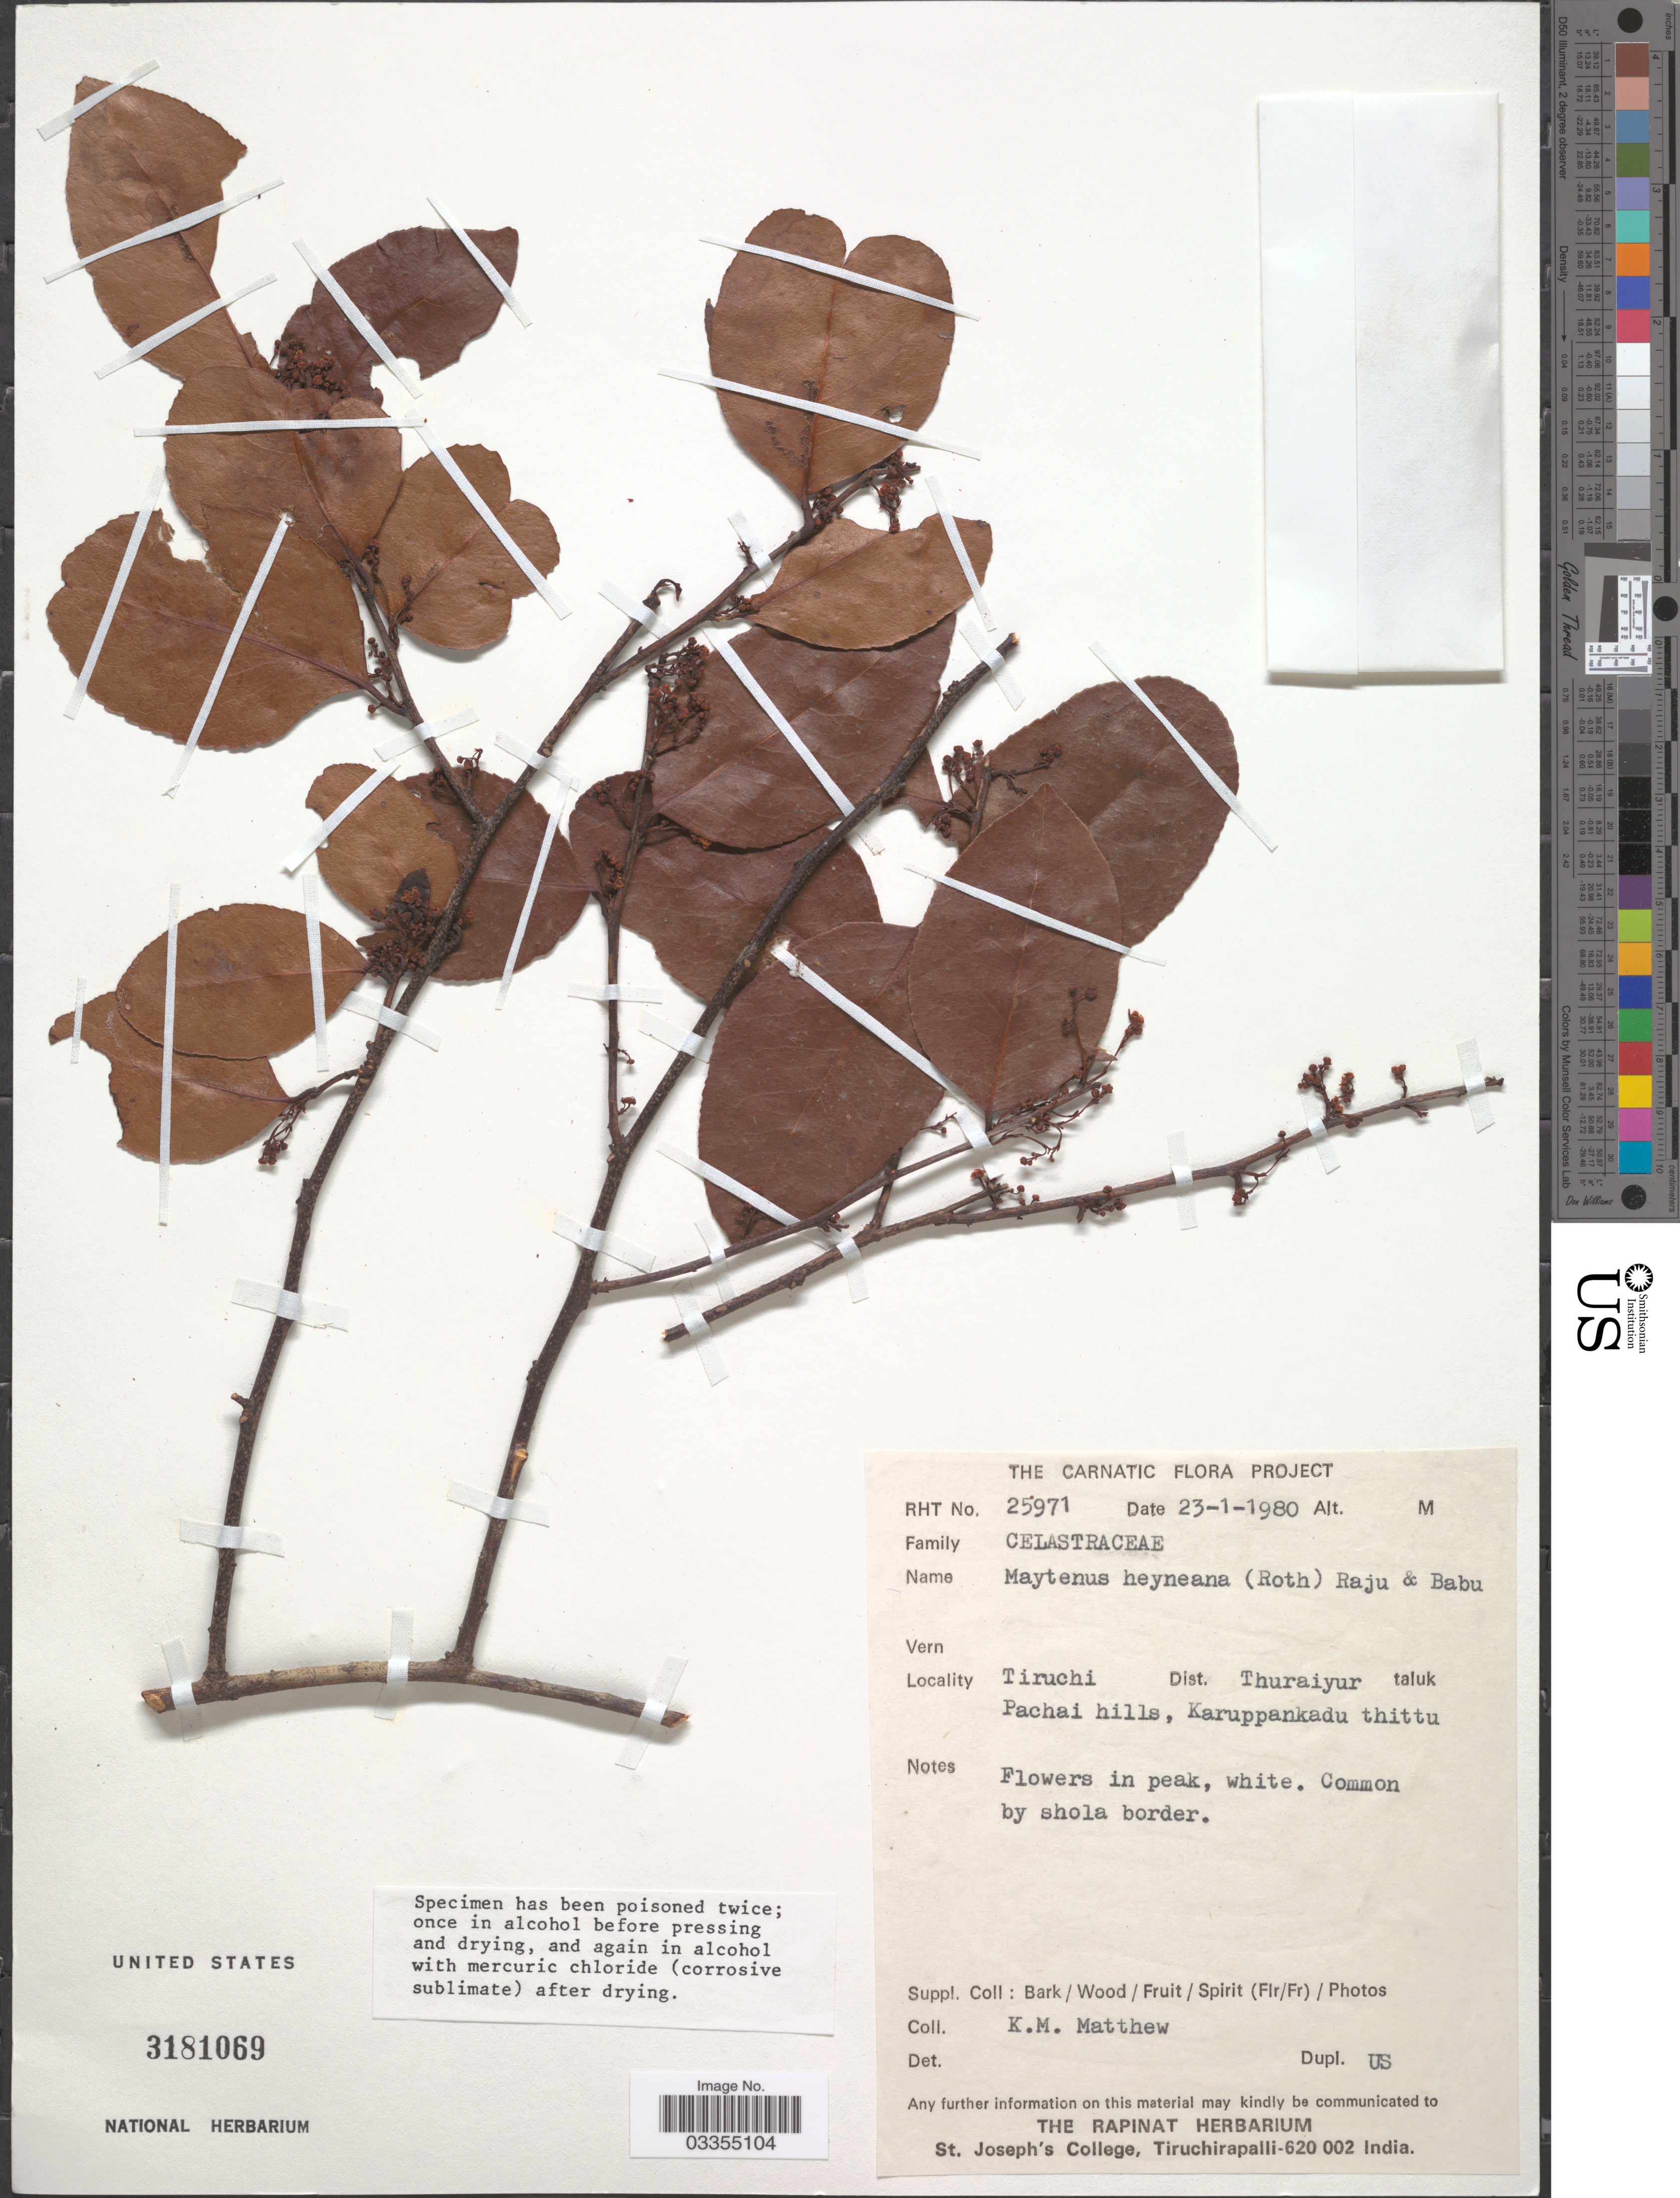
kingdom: Plantae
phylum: Tracheophyta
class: Magnoliopsida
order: Celastrales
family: Celastraceae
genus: Gymnosporia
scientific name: Gymnosporia heyneana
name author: (Roth) M.A. Lawson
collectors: K. M. Matthew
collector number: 25971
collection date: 1980-01-23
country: India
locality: Tiruchi. Dist. Thuraiyur taluk Pachai hills, Karuppankadu thittu.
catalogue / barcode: US 3181069